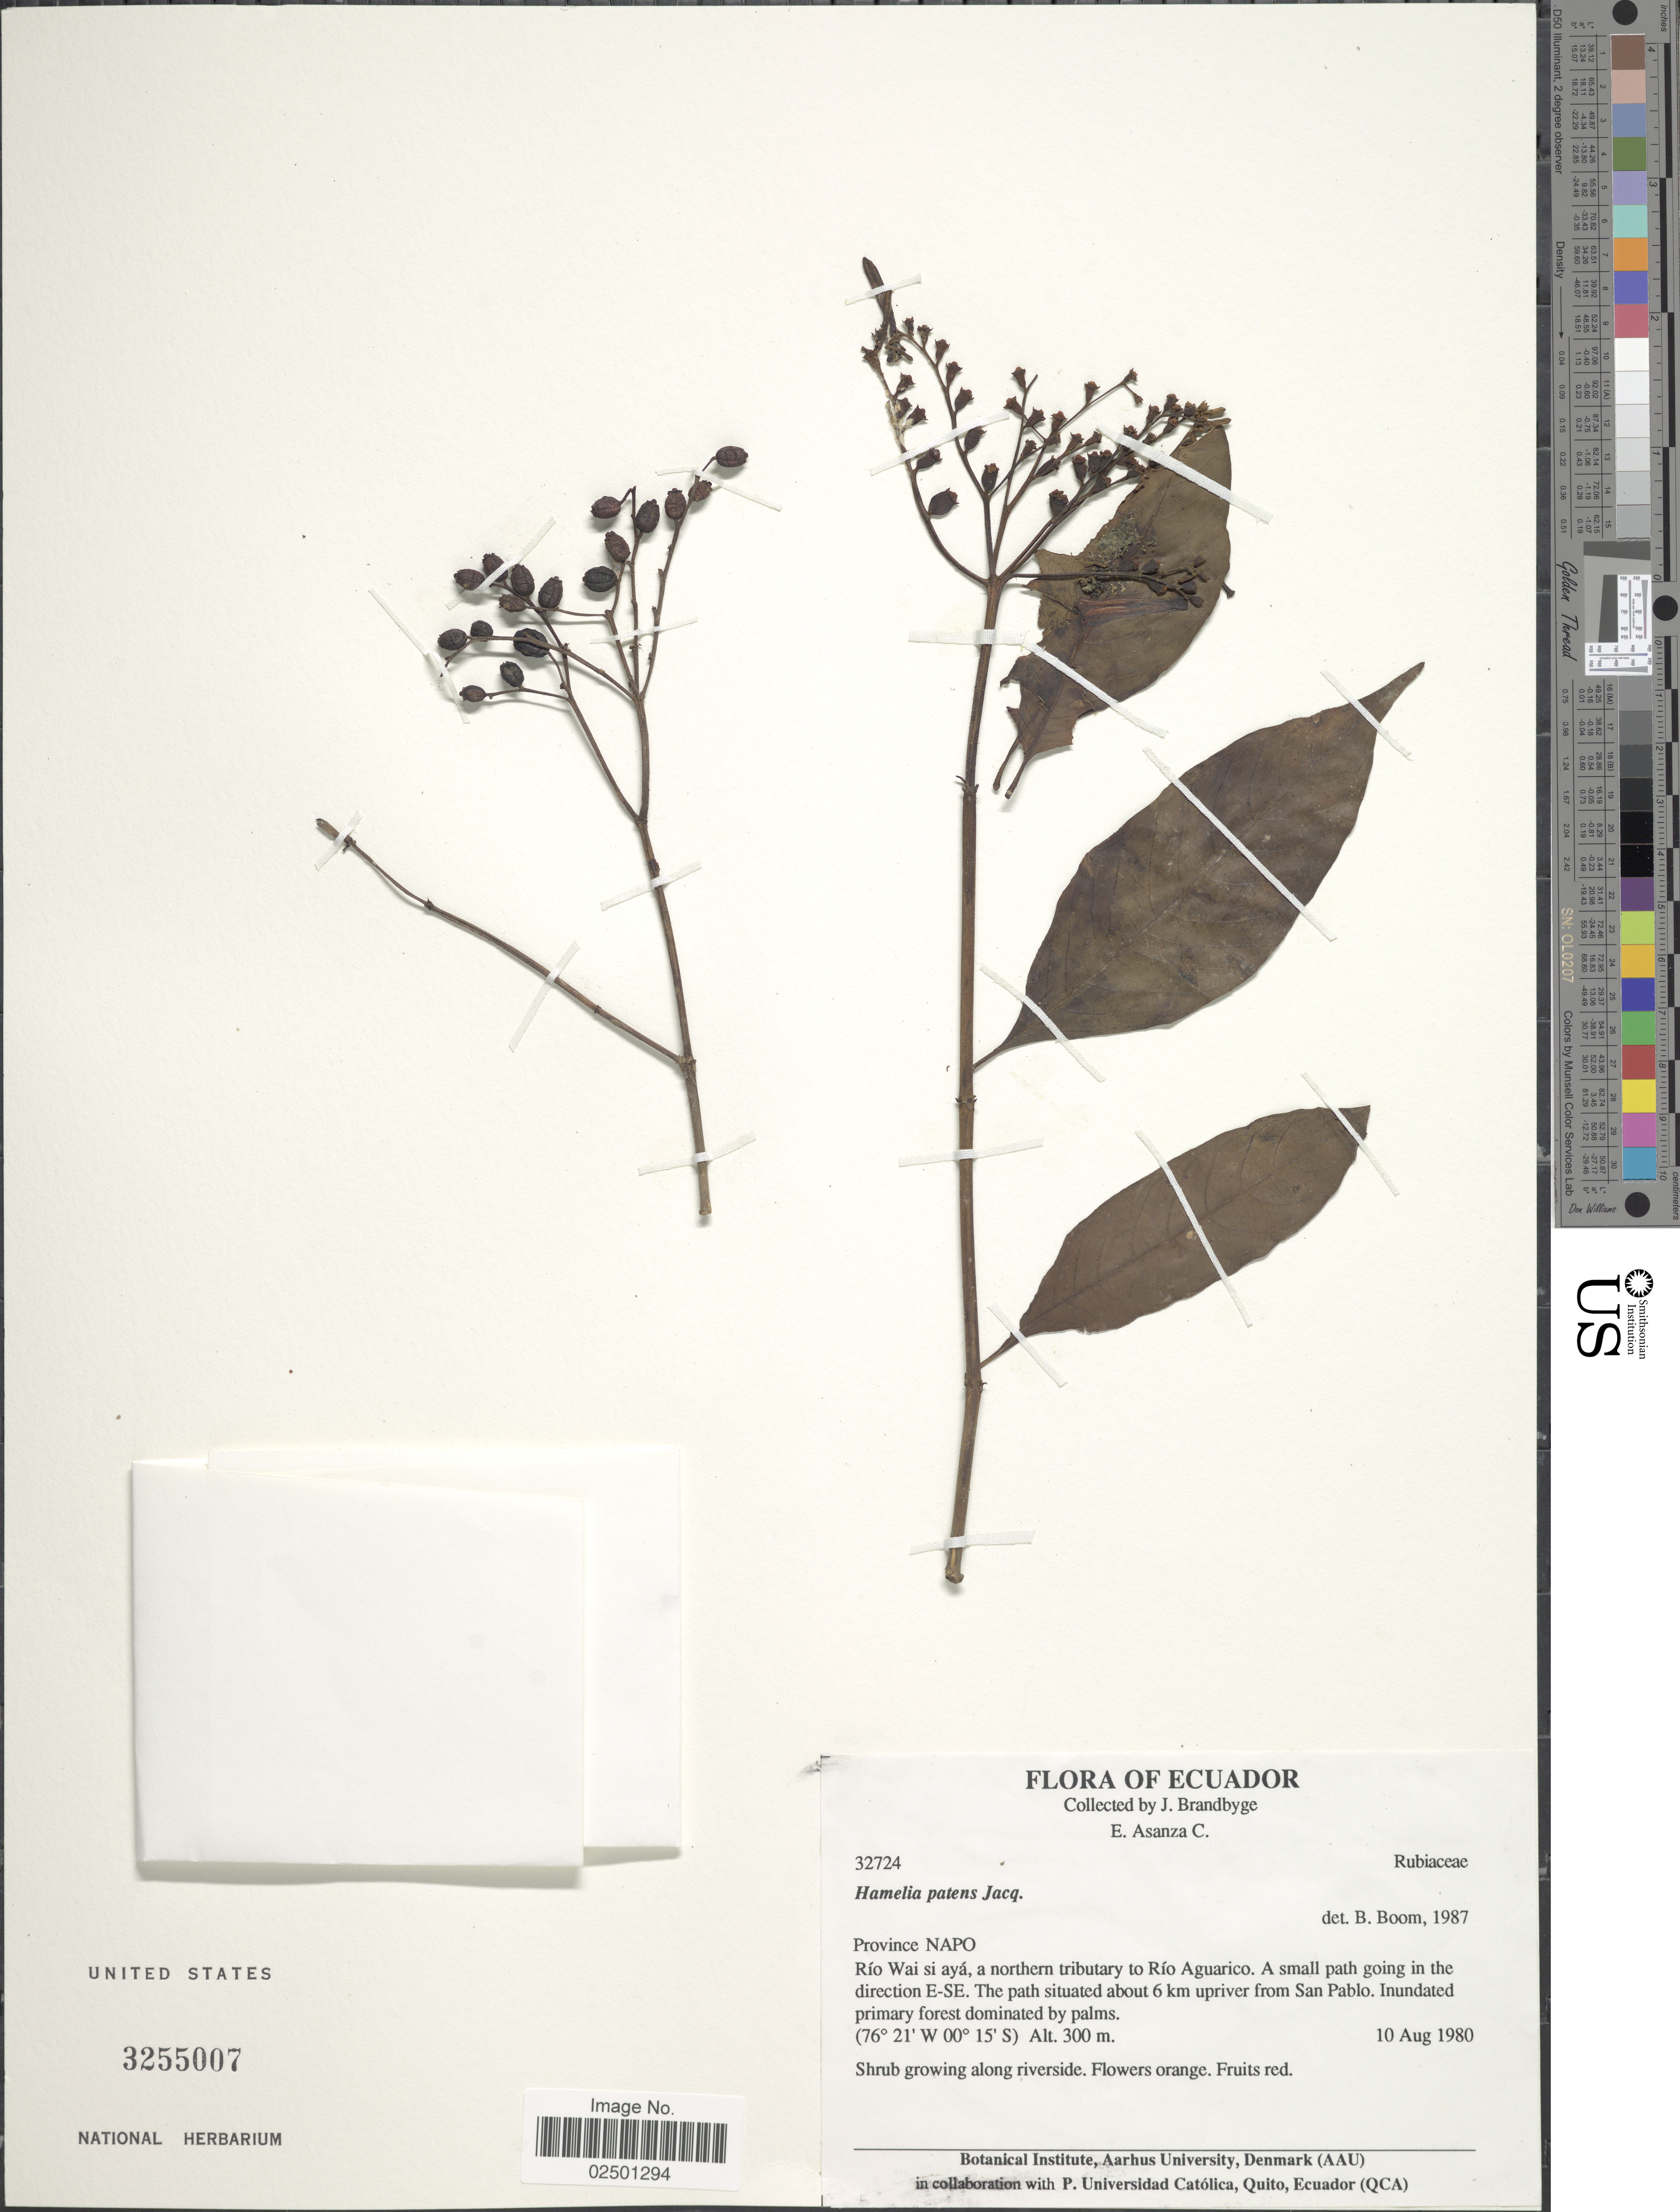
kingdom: Plantae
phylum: Tracheophyta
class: Magnoliopsida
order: Gentianales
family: Rubiaceae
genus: Hamelia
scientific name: Hamelia patens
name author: Jacq.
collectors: J. Brandbyge & E. Asanza C.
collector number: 32724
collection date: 1980-08-10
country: Ecuador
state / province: Napo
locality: Rio Wai si aya, a northern tributary to Rio Aguarico. A small path going in the direction E-SE. The path situated about 6 km upriver from San Pablo.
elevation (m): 300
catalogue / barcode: US 3255007